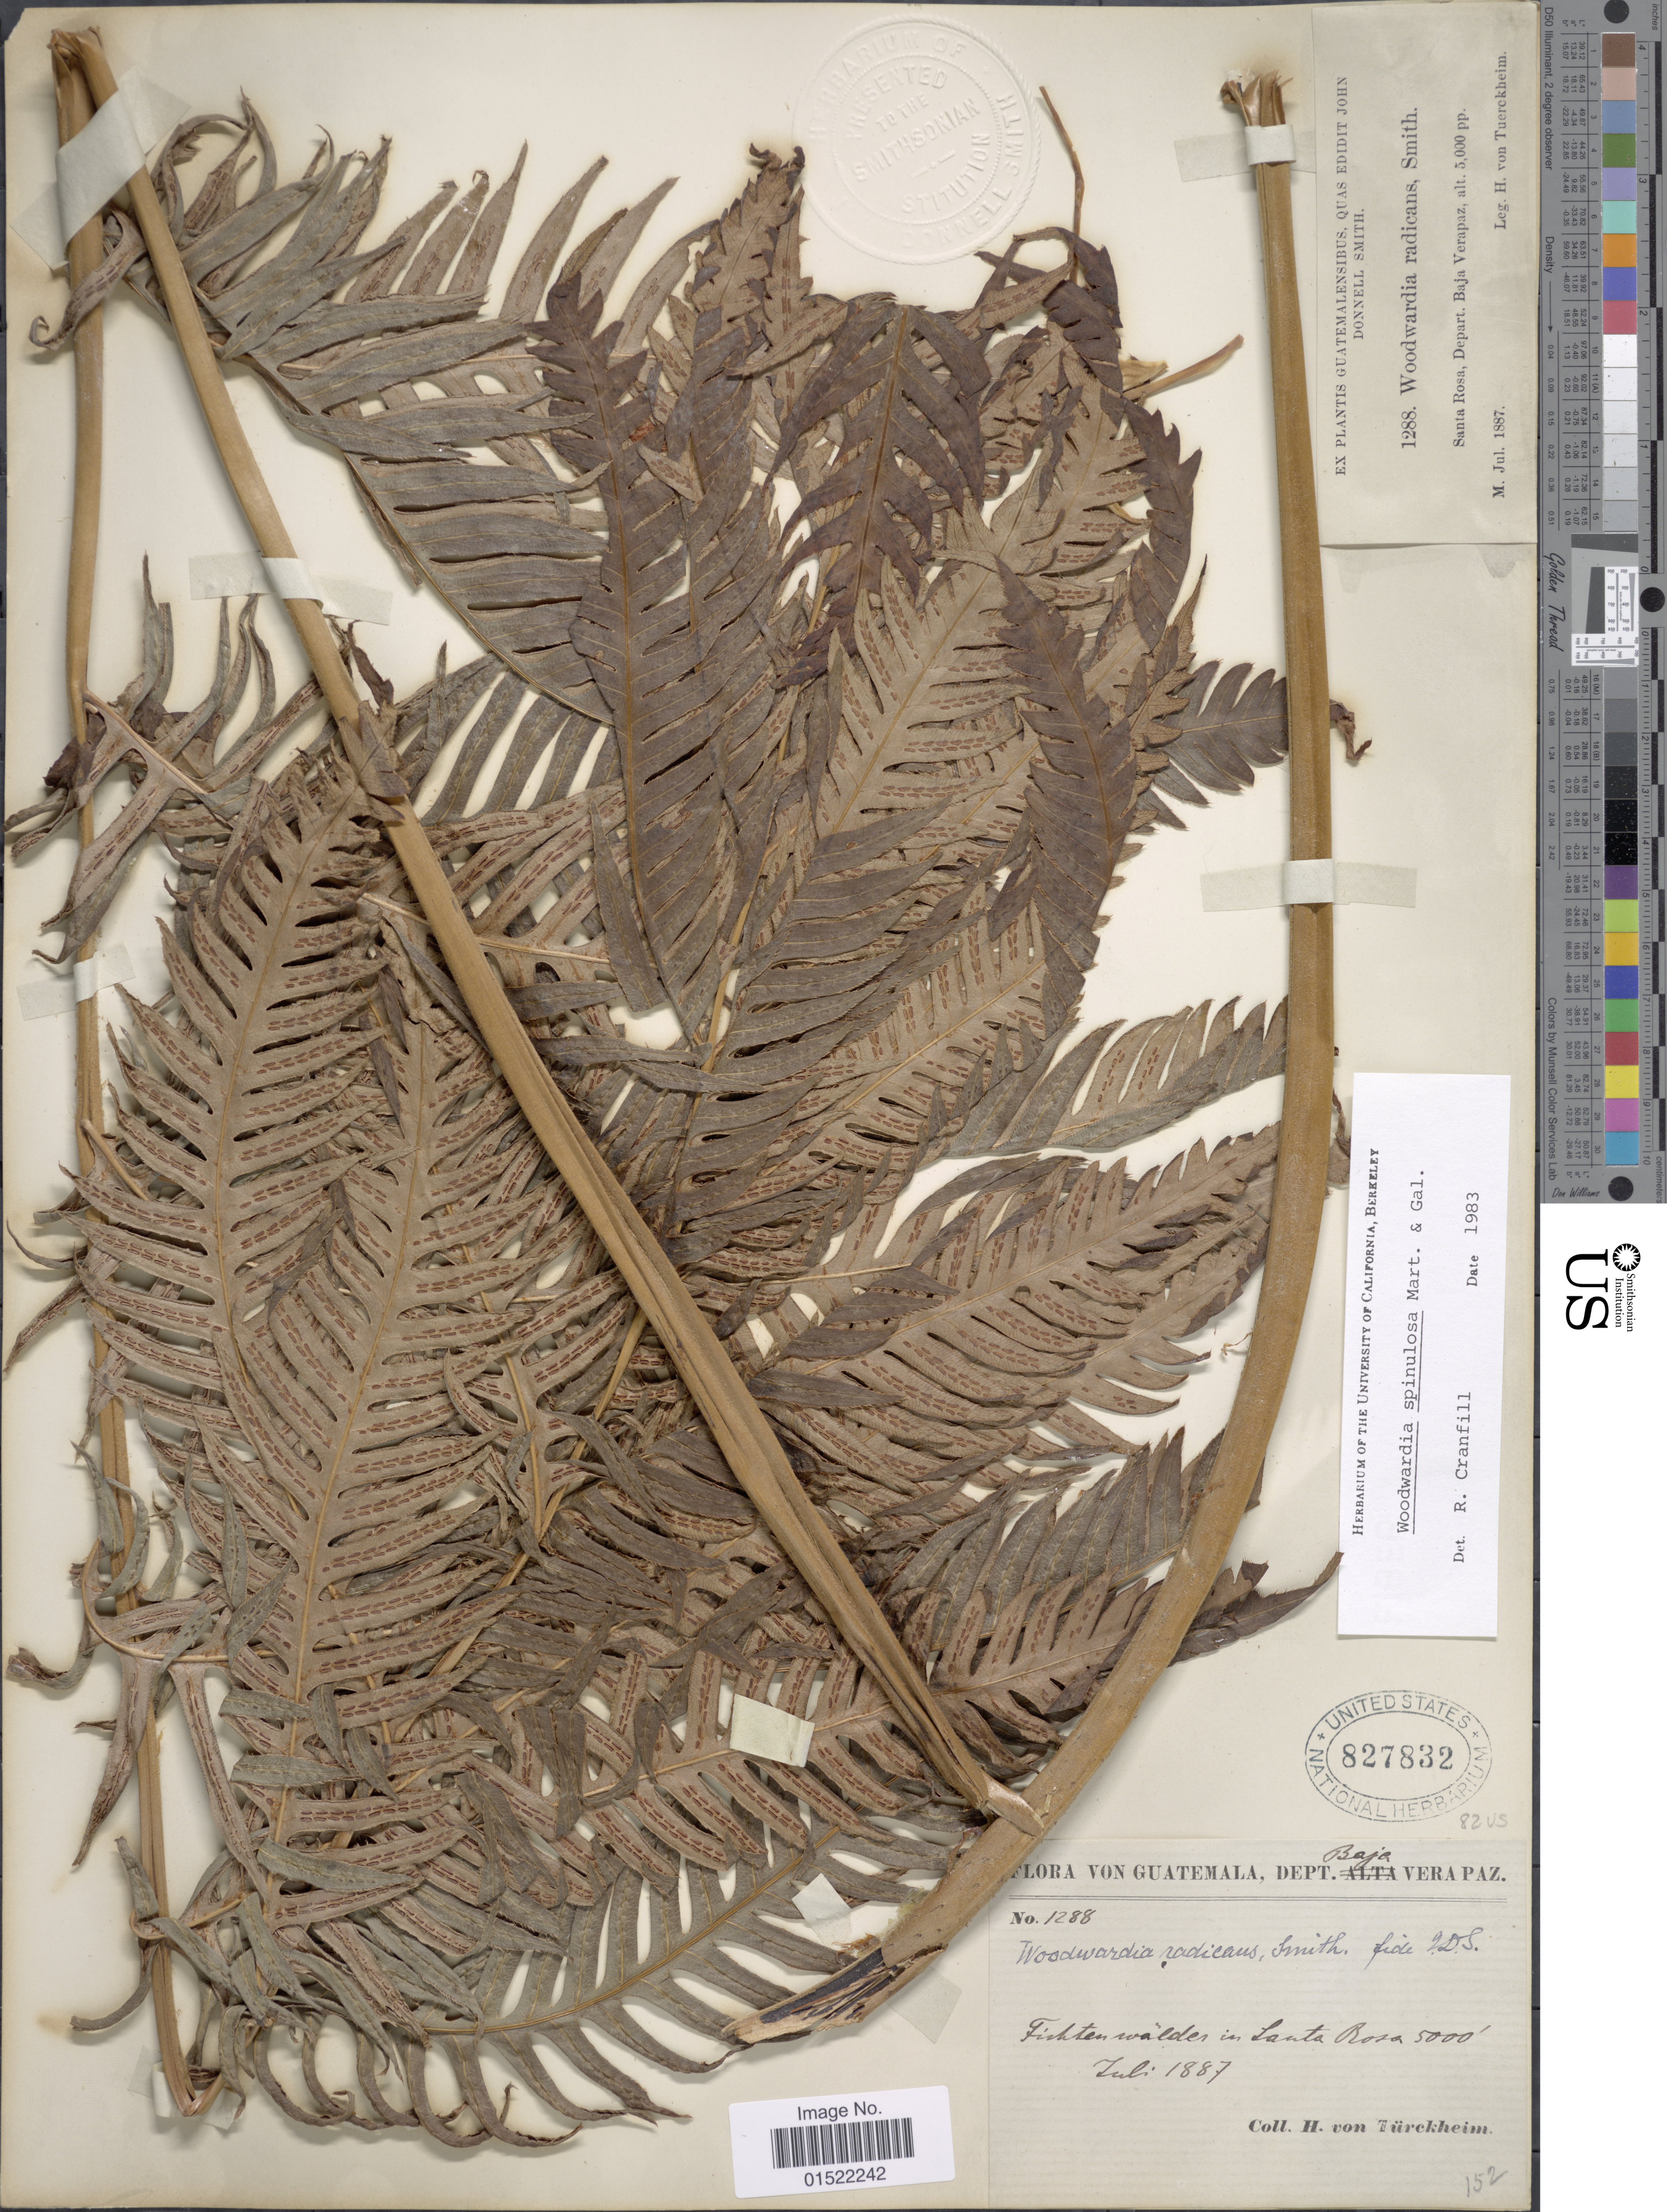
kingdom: Plantae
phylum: Tracheophyta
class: Polypodiopsida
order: Polypodiales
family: Blechnaceae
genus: Woodwardia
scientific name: Woodwardia spinulosa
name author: M. Martens & Galeotti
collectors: H. von Türckheim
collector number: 1288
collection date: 1887-07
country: Guatemala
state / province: Baja Verapaz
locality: Fichten walder in Santa Rosa [spruce woods in Santa Rosa] Dept. Baja Vera Paz.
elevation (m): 1524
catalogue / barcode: US 827832